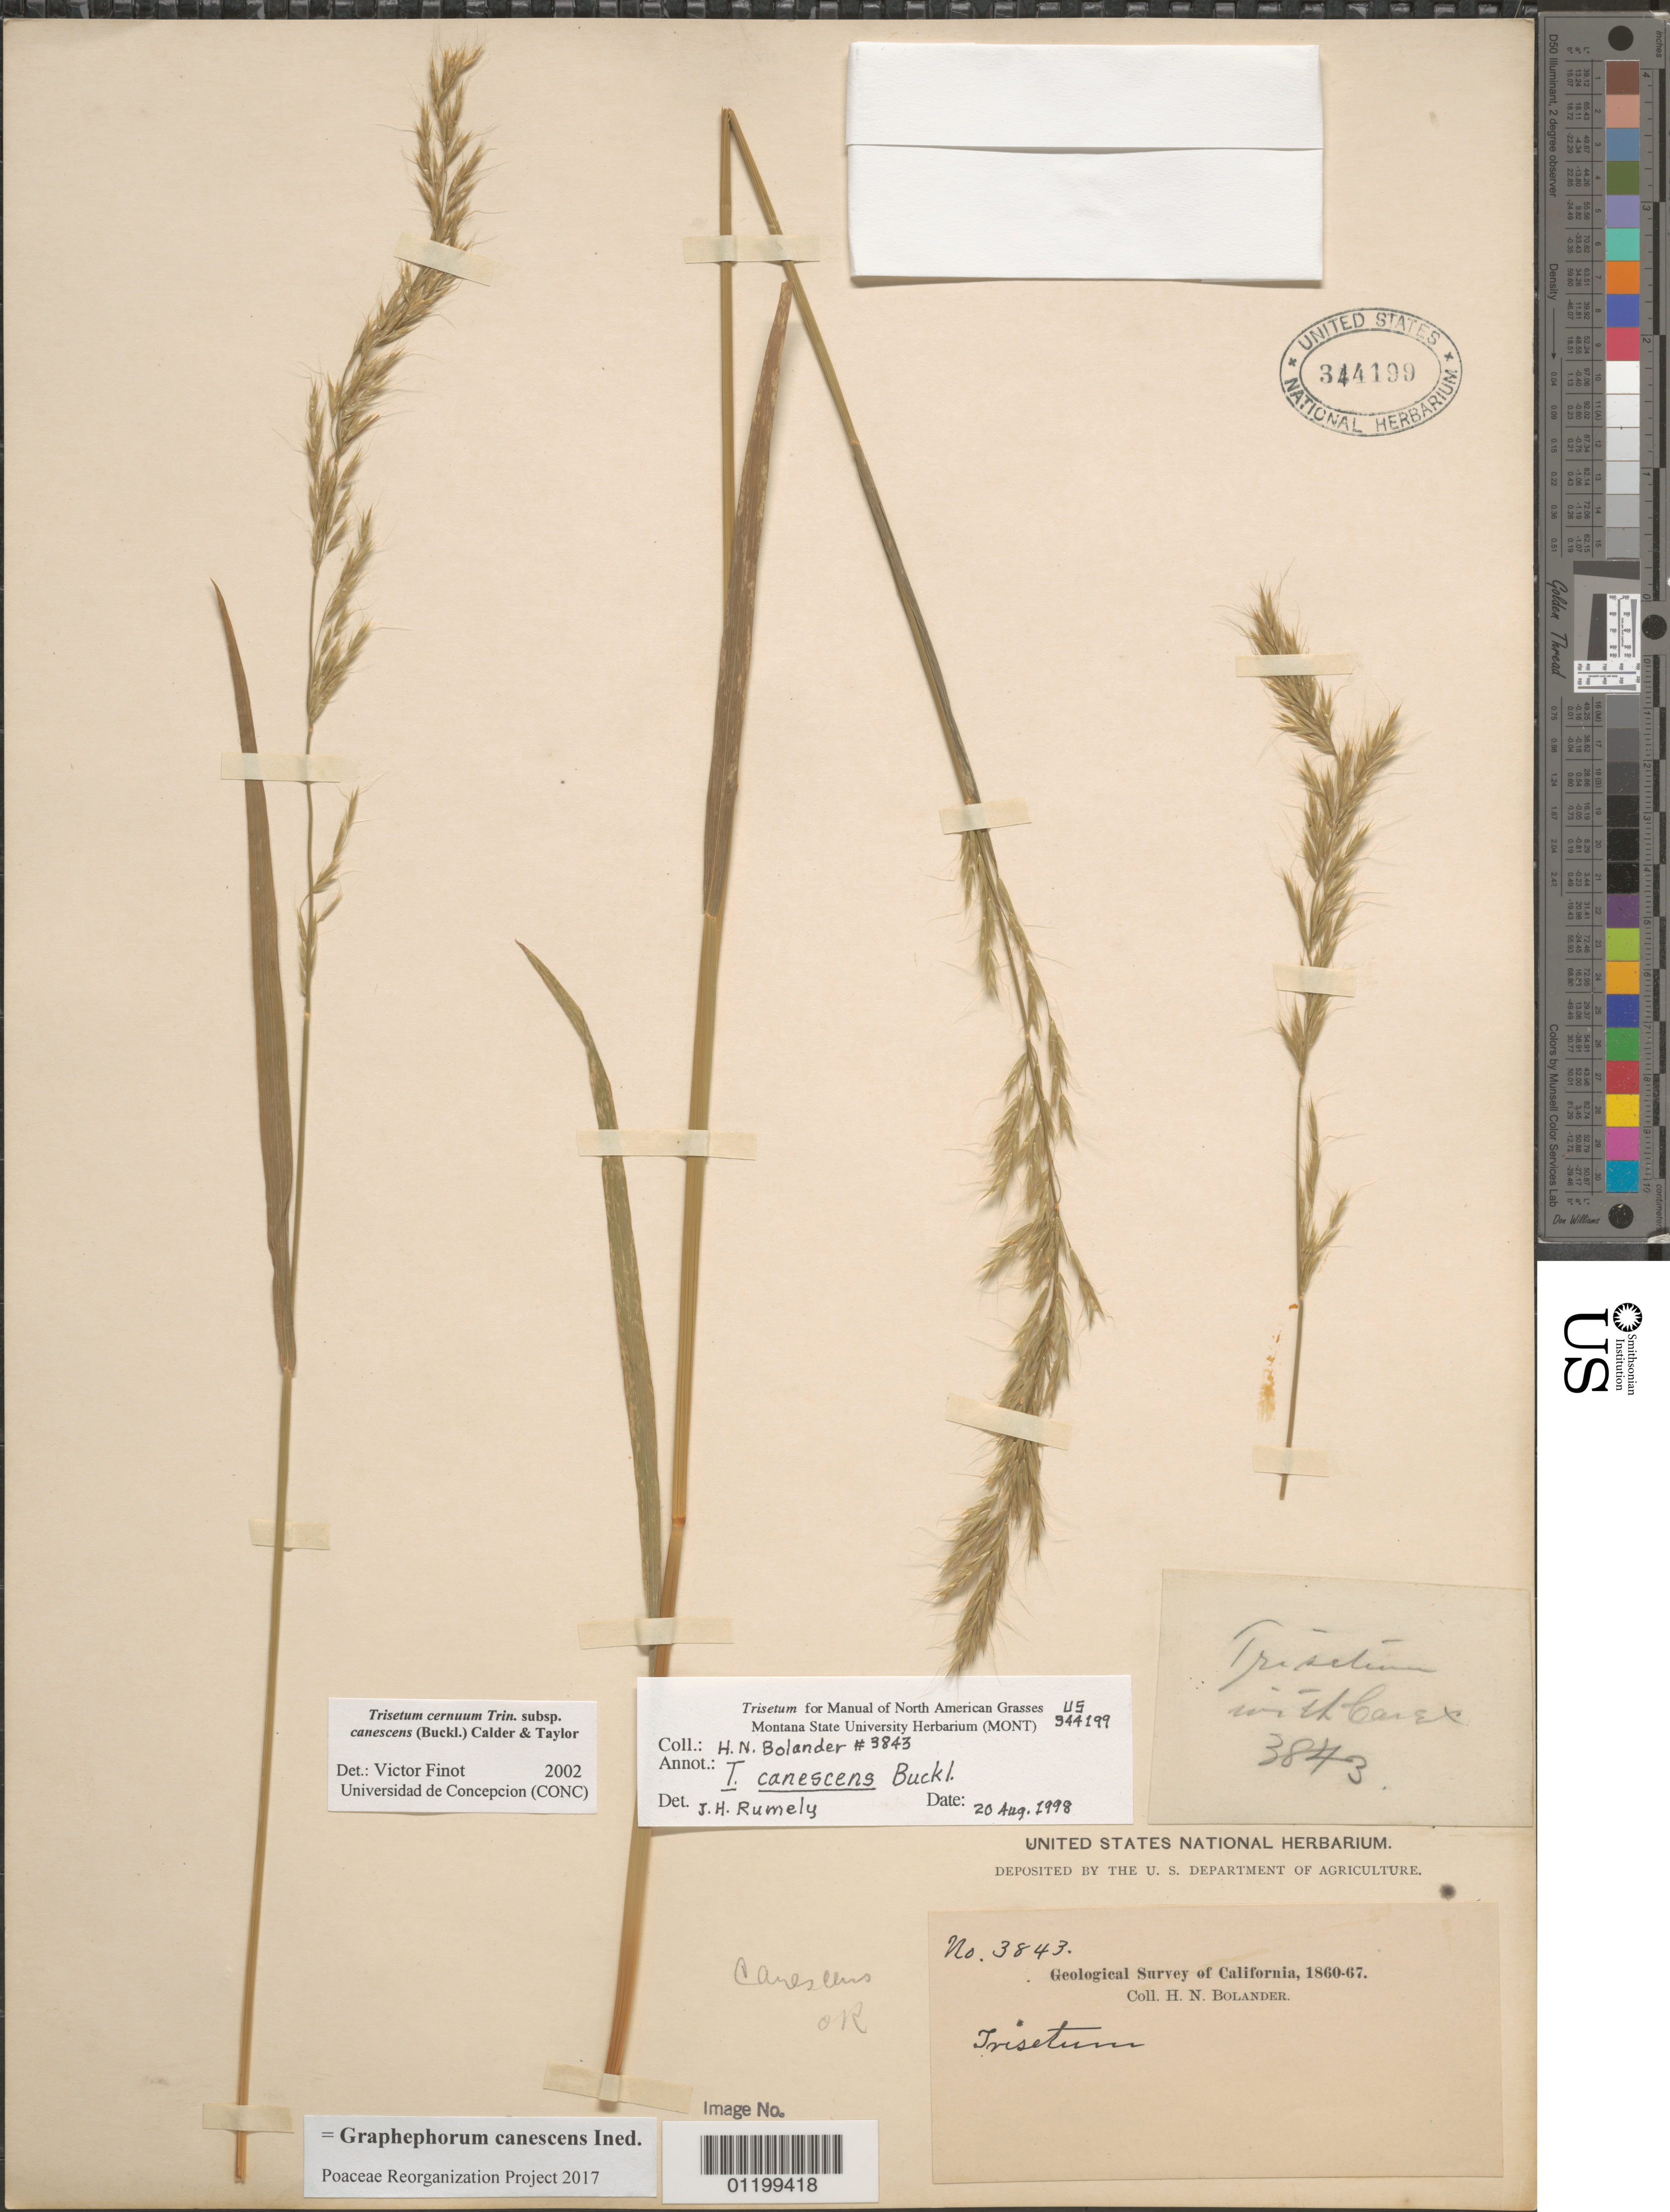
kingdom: Plantae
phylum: Tracheophyta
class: Liliopsida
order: Poales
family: Poaceae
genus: Graphephorum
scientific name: Graphephorum canescens ined.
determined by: Poaceae Reorganization Project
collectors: H. Bolander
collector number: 3843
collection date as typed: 1860 to -- --- 1867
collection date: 1860/1867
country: United States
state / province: California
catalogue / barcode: US 314199